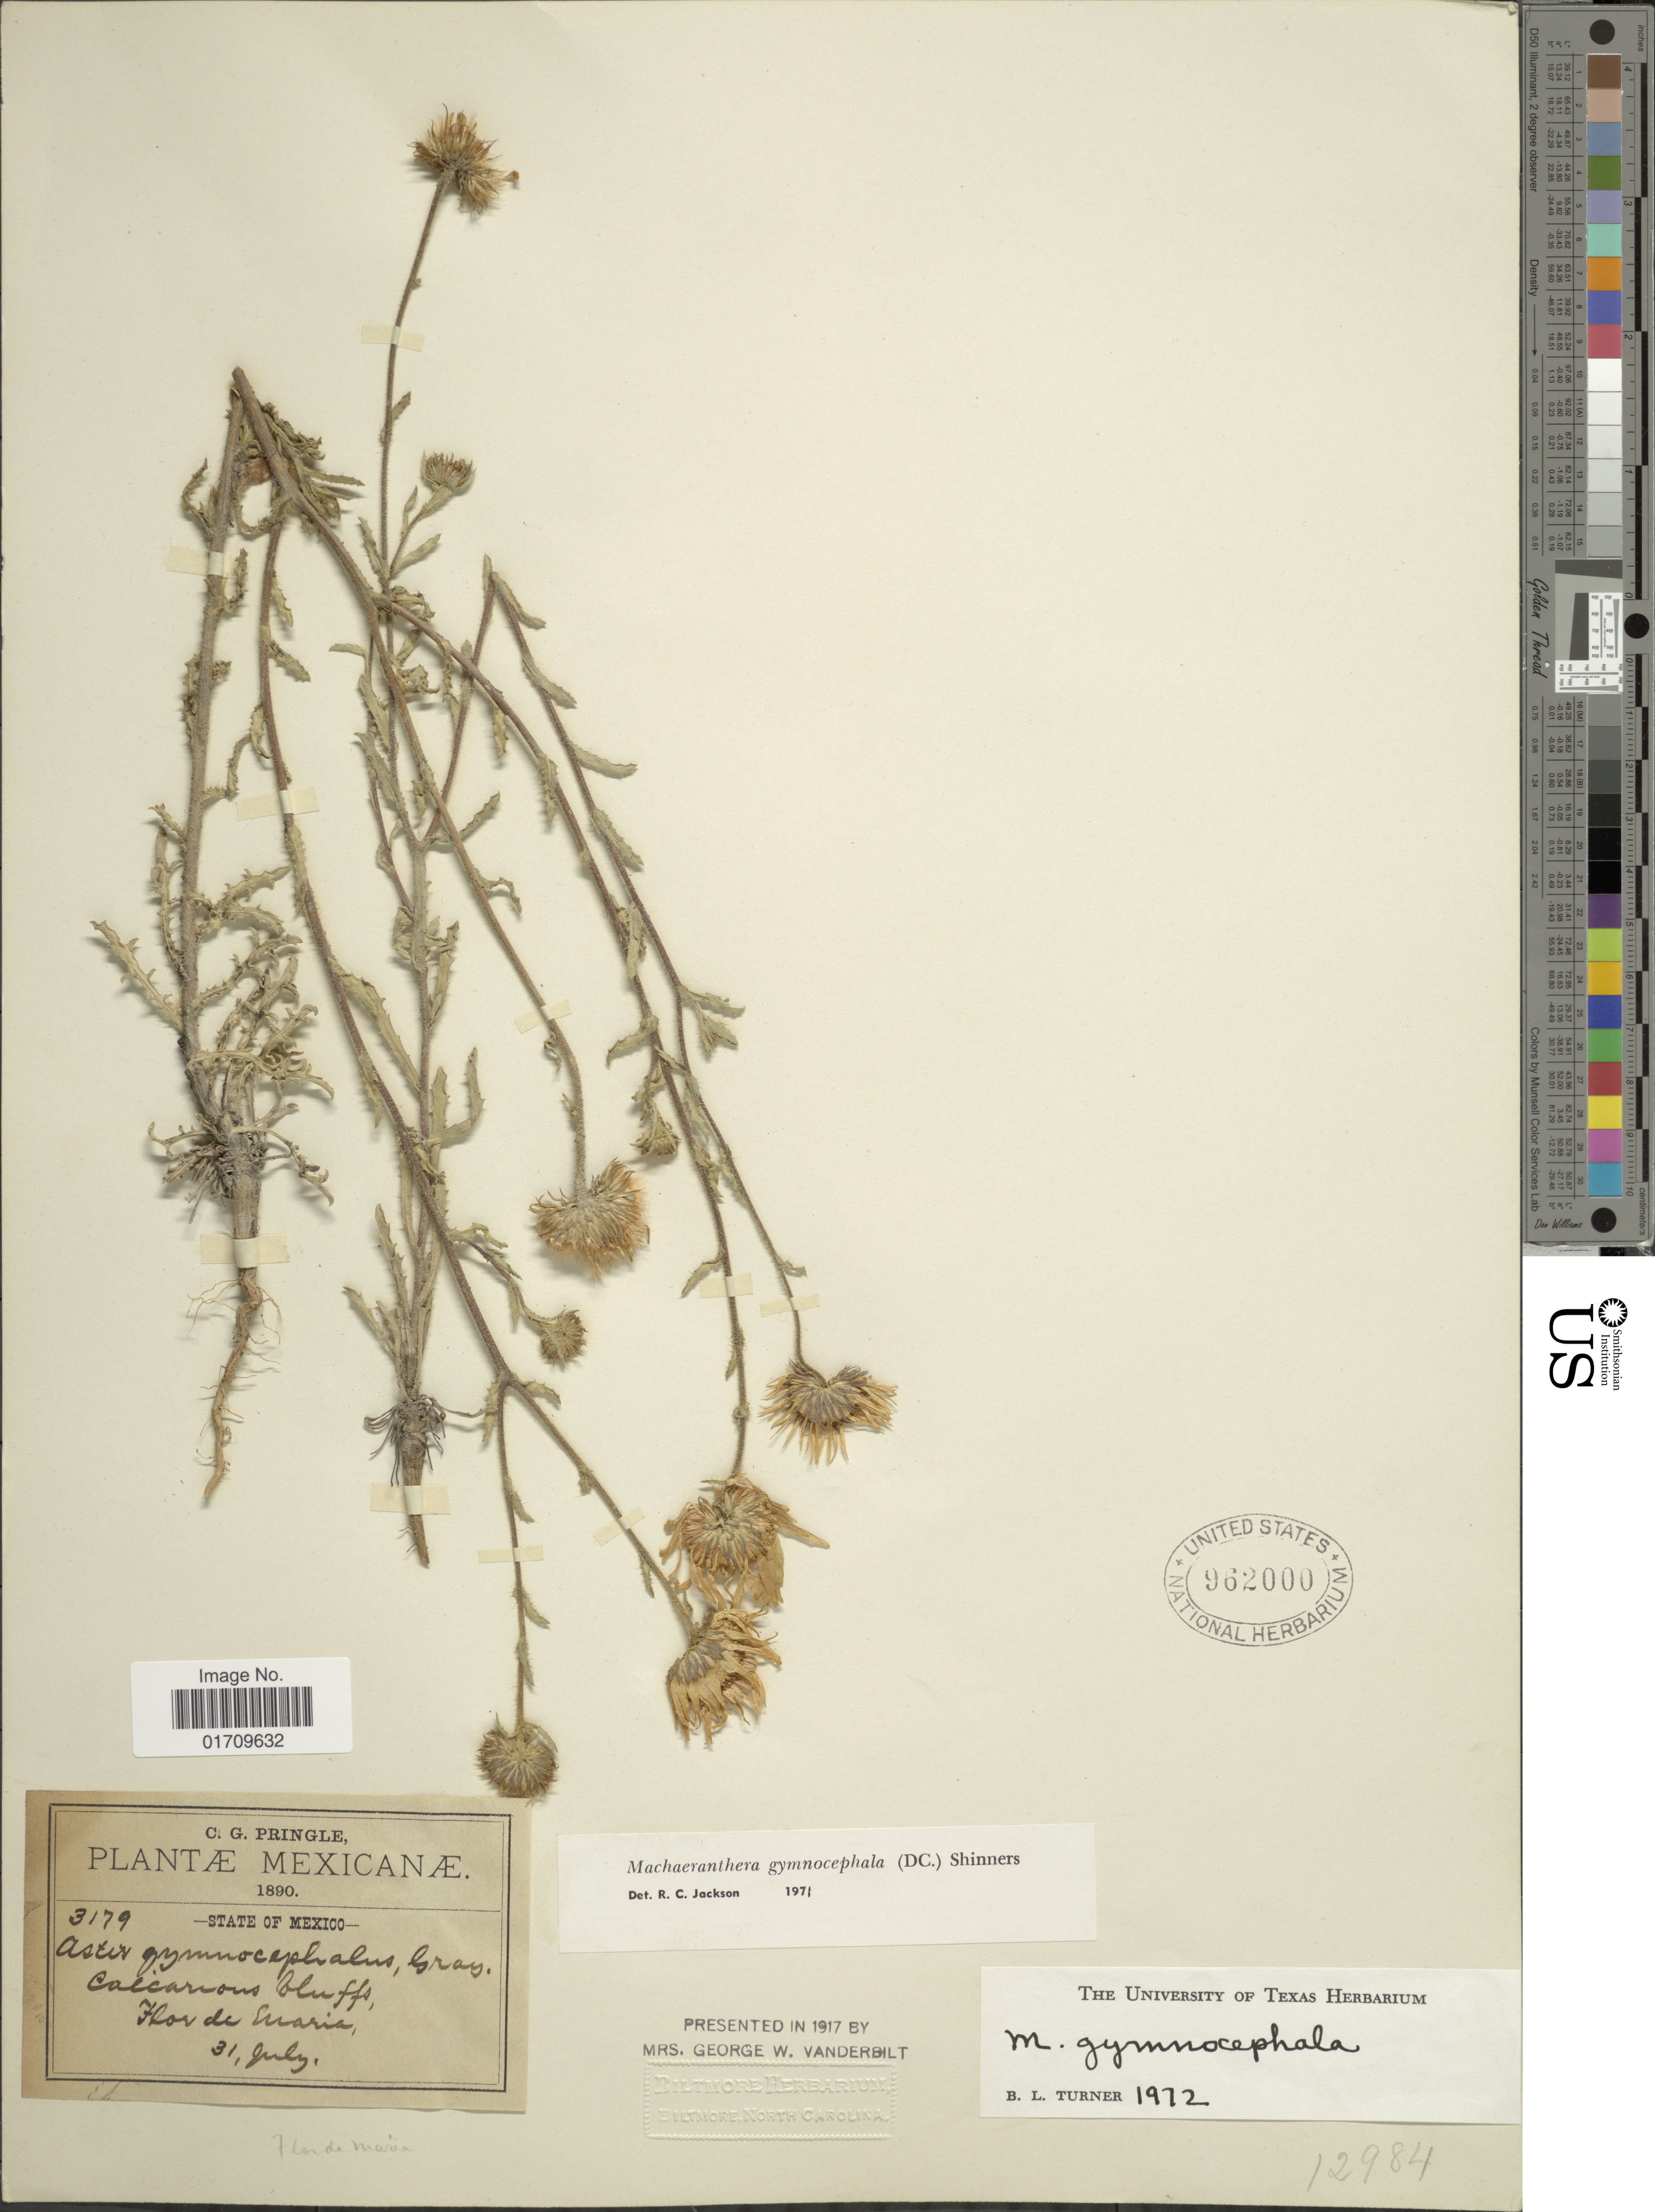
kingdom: Plantae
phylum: Tracheophyta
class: Magnoliopsida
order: Asterales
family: Asteraceae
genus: Machaeranthera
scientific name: Machaeranthera gymnocephala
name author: (DC.) Shinners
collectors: C. G. Pringle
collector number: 3179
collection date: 1890-07-31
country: Mexico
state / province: México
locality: Mexicanae, calcarrons bluffs, Suaria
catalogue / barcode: US 962000